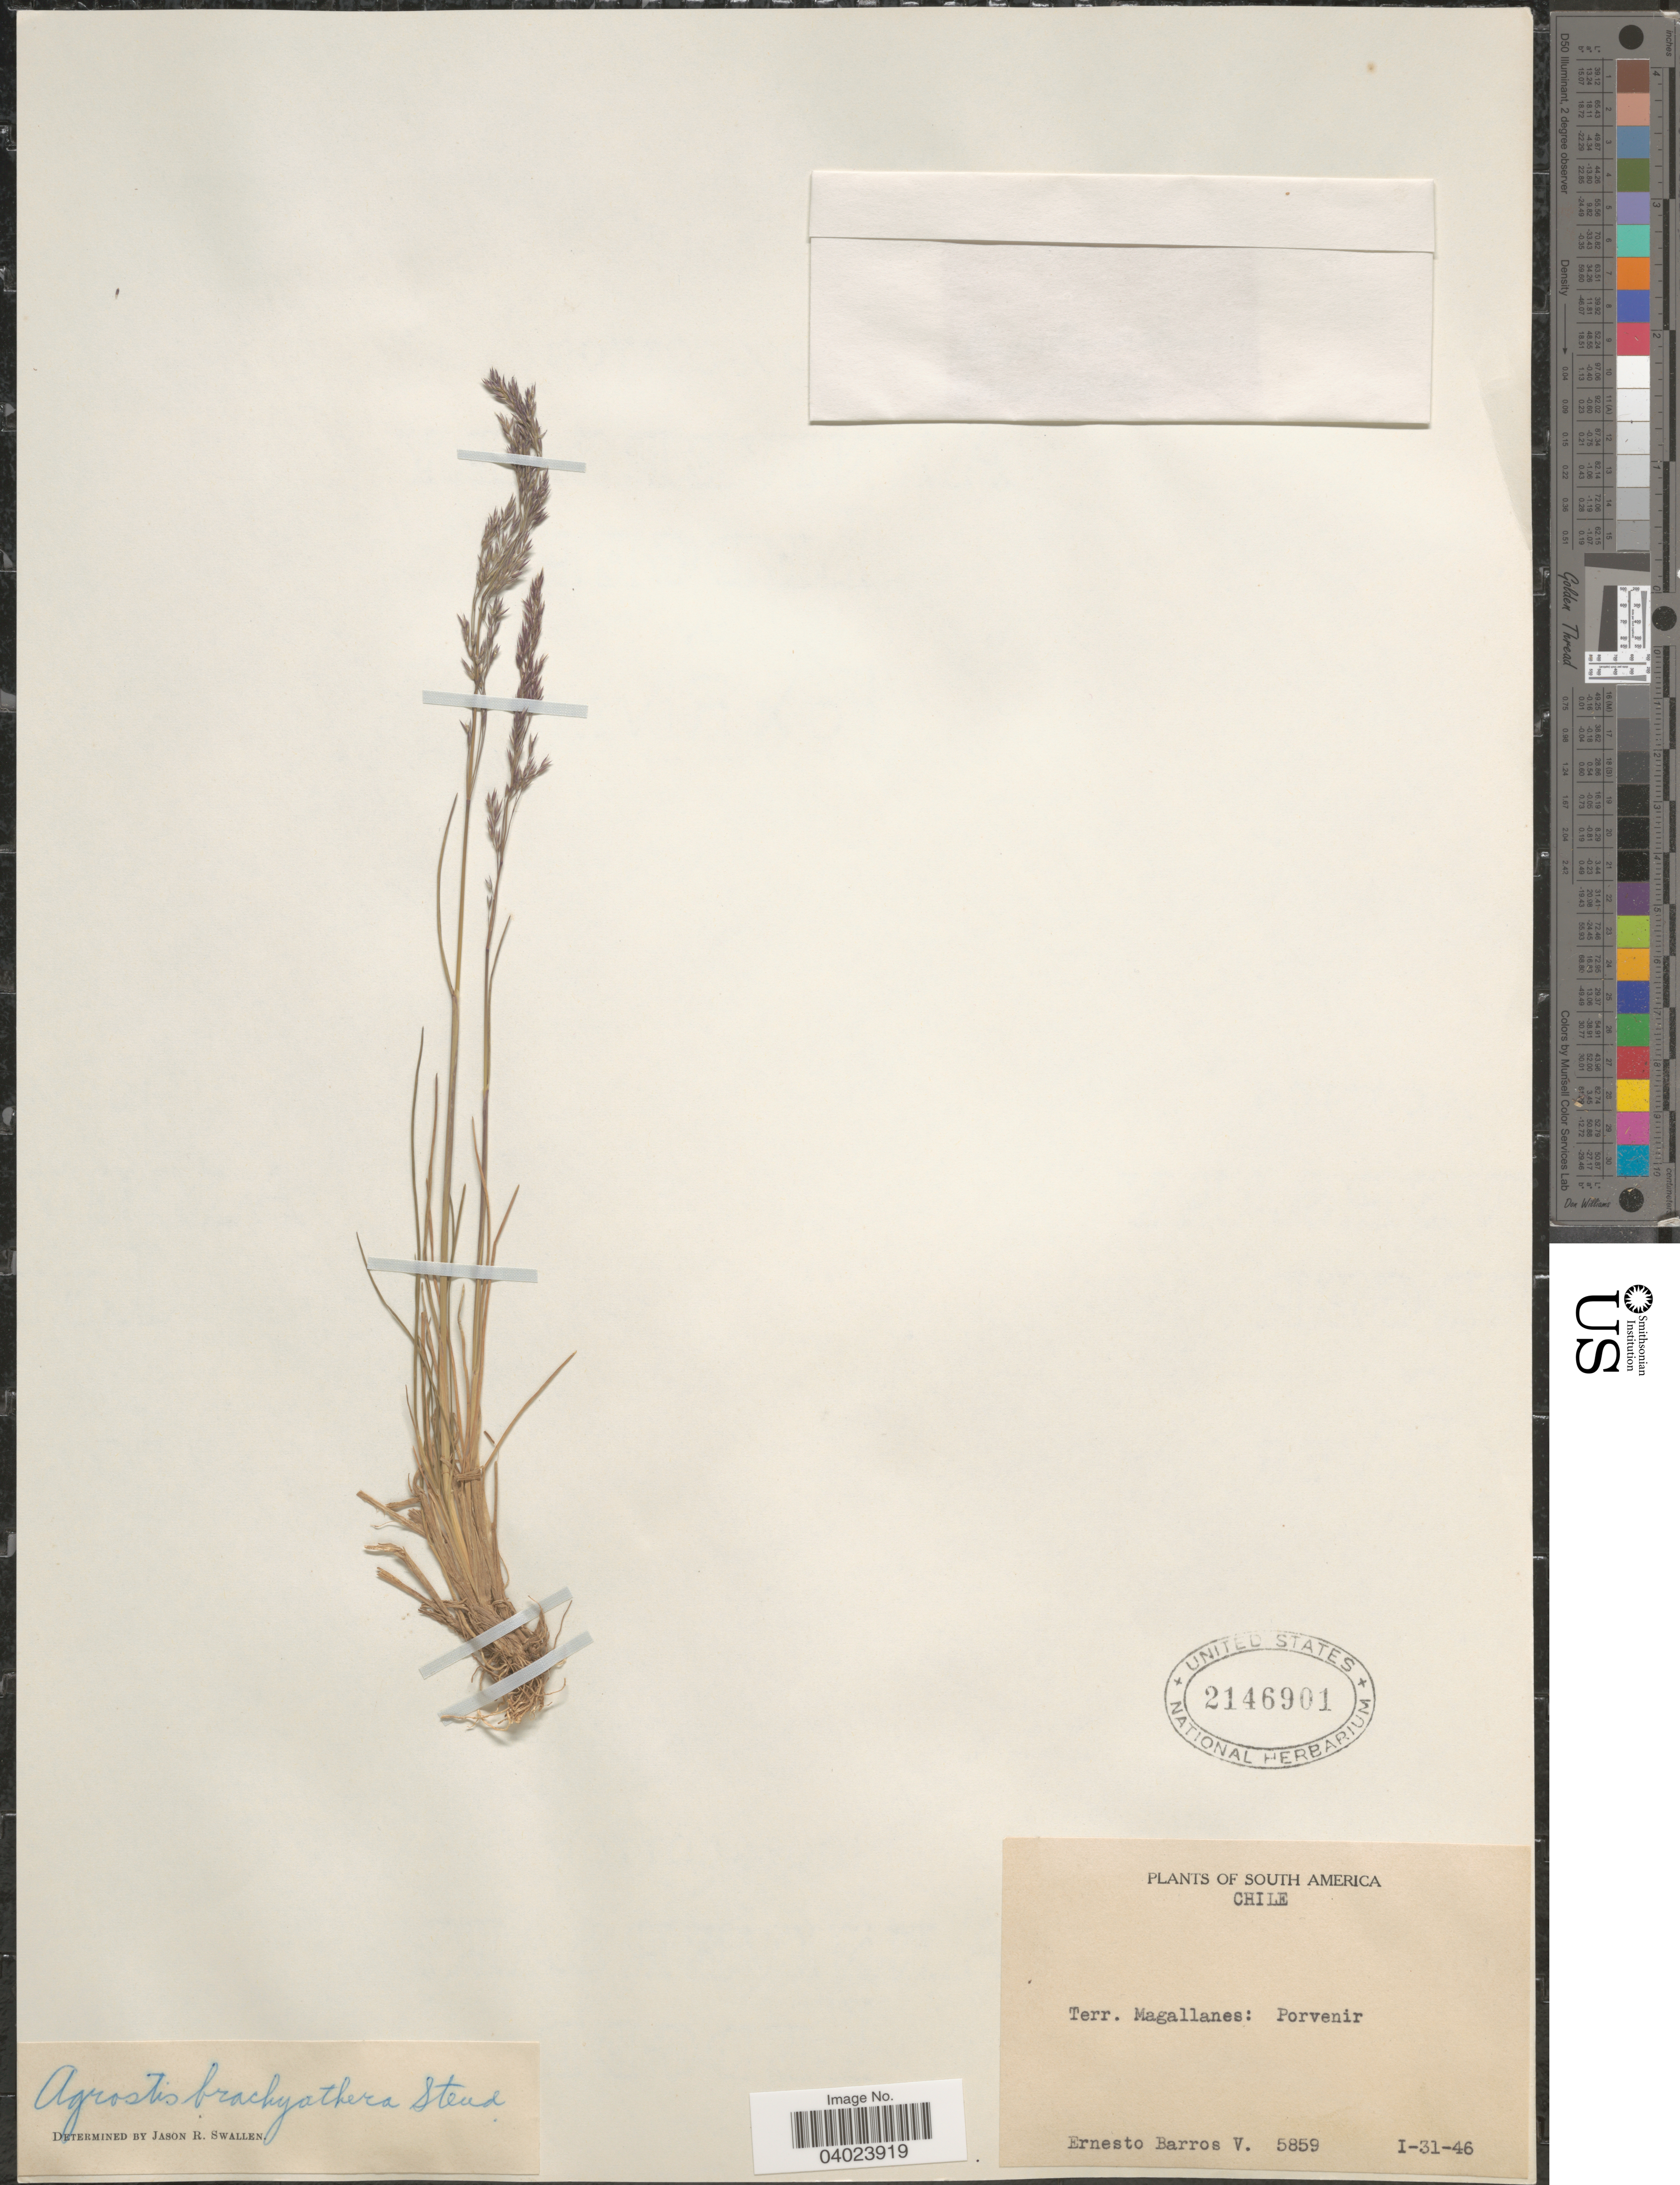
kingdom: Plantae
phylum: Tracheophyta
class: Liliopsida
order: Poales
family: Poaceae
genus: Agrostis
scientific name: Agrostis brachyathera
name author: Steud.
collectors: E. Barros V.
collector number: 5859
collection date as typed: Transcribed d/m/y: 31/1/46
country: Chile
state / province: Magallanes y de la Antártica Chilena (XII)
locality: Terr. Magallanes: Porvenir.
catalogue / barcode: US 2146901